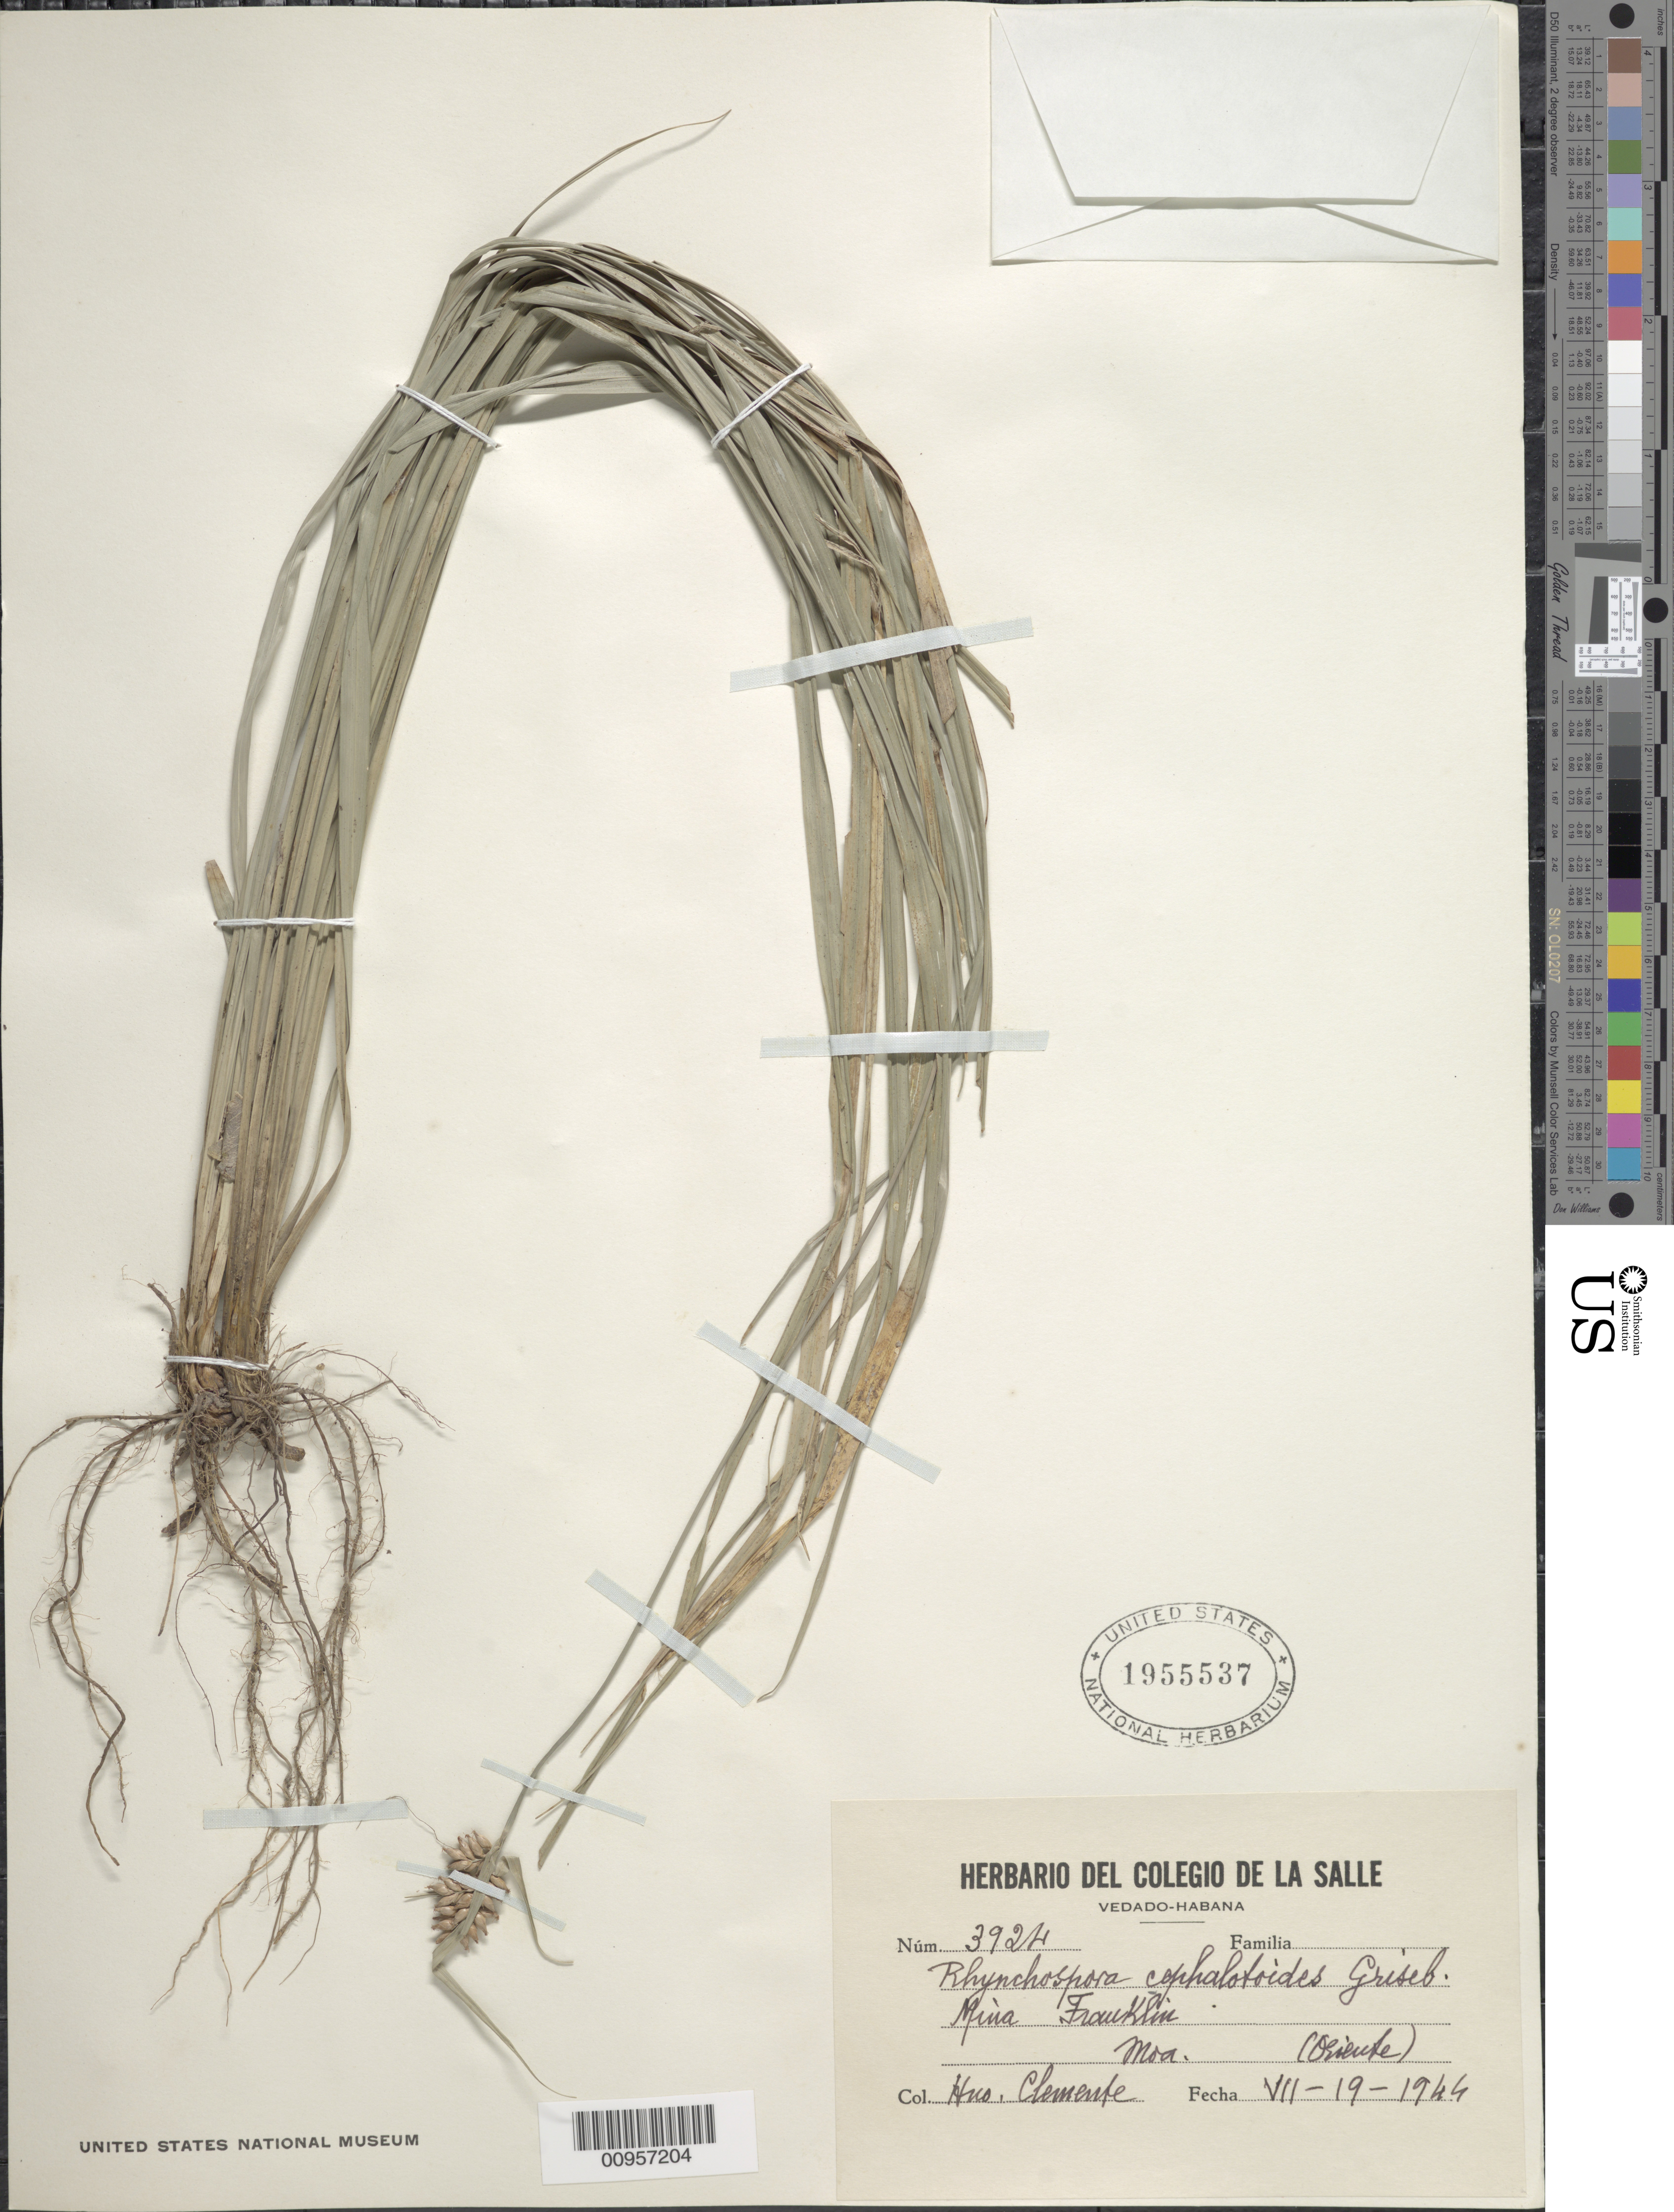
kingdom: Plantae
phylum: Tracheophyta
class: Liliopsida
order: Poales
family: Cyperaceae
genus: Rhynchospora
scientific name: Rhynchospora cephalotoides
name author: Griseb.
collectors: Bro. Clemente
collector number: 3924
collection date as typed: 19 Jul 1944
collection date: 1944-07-19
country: Cuba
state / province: Holguín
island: Cuba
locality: Mina Franklin, Moa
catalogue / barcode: US 1955537